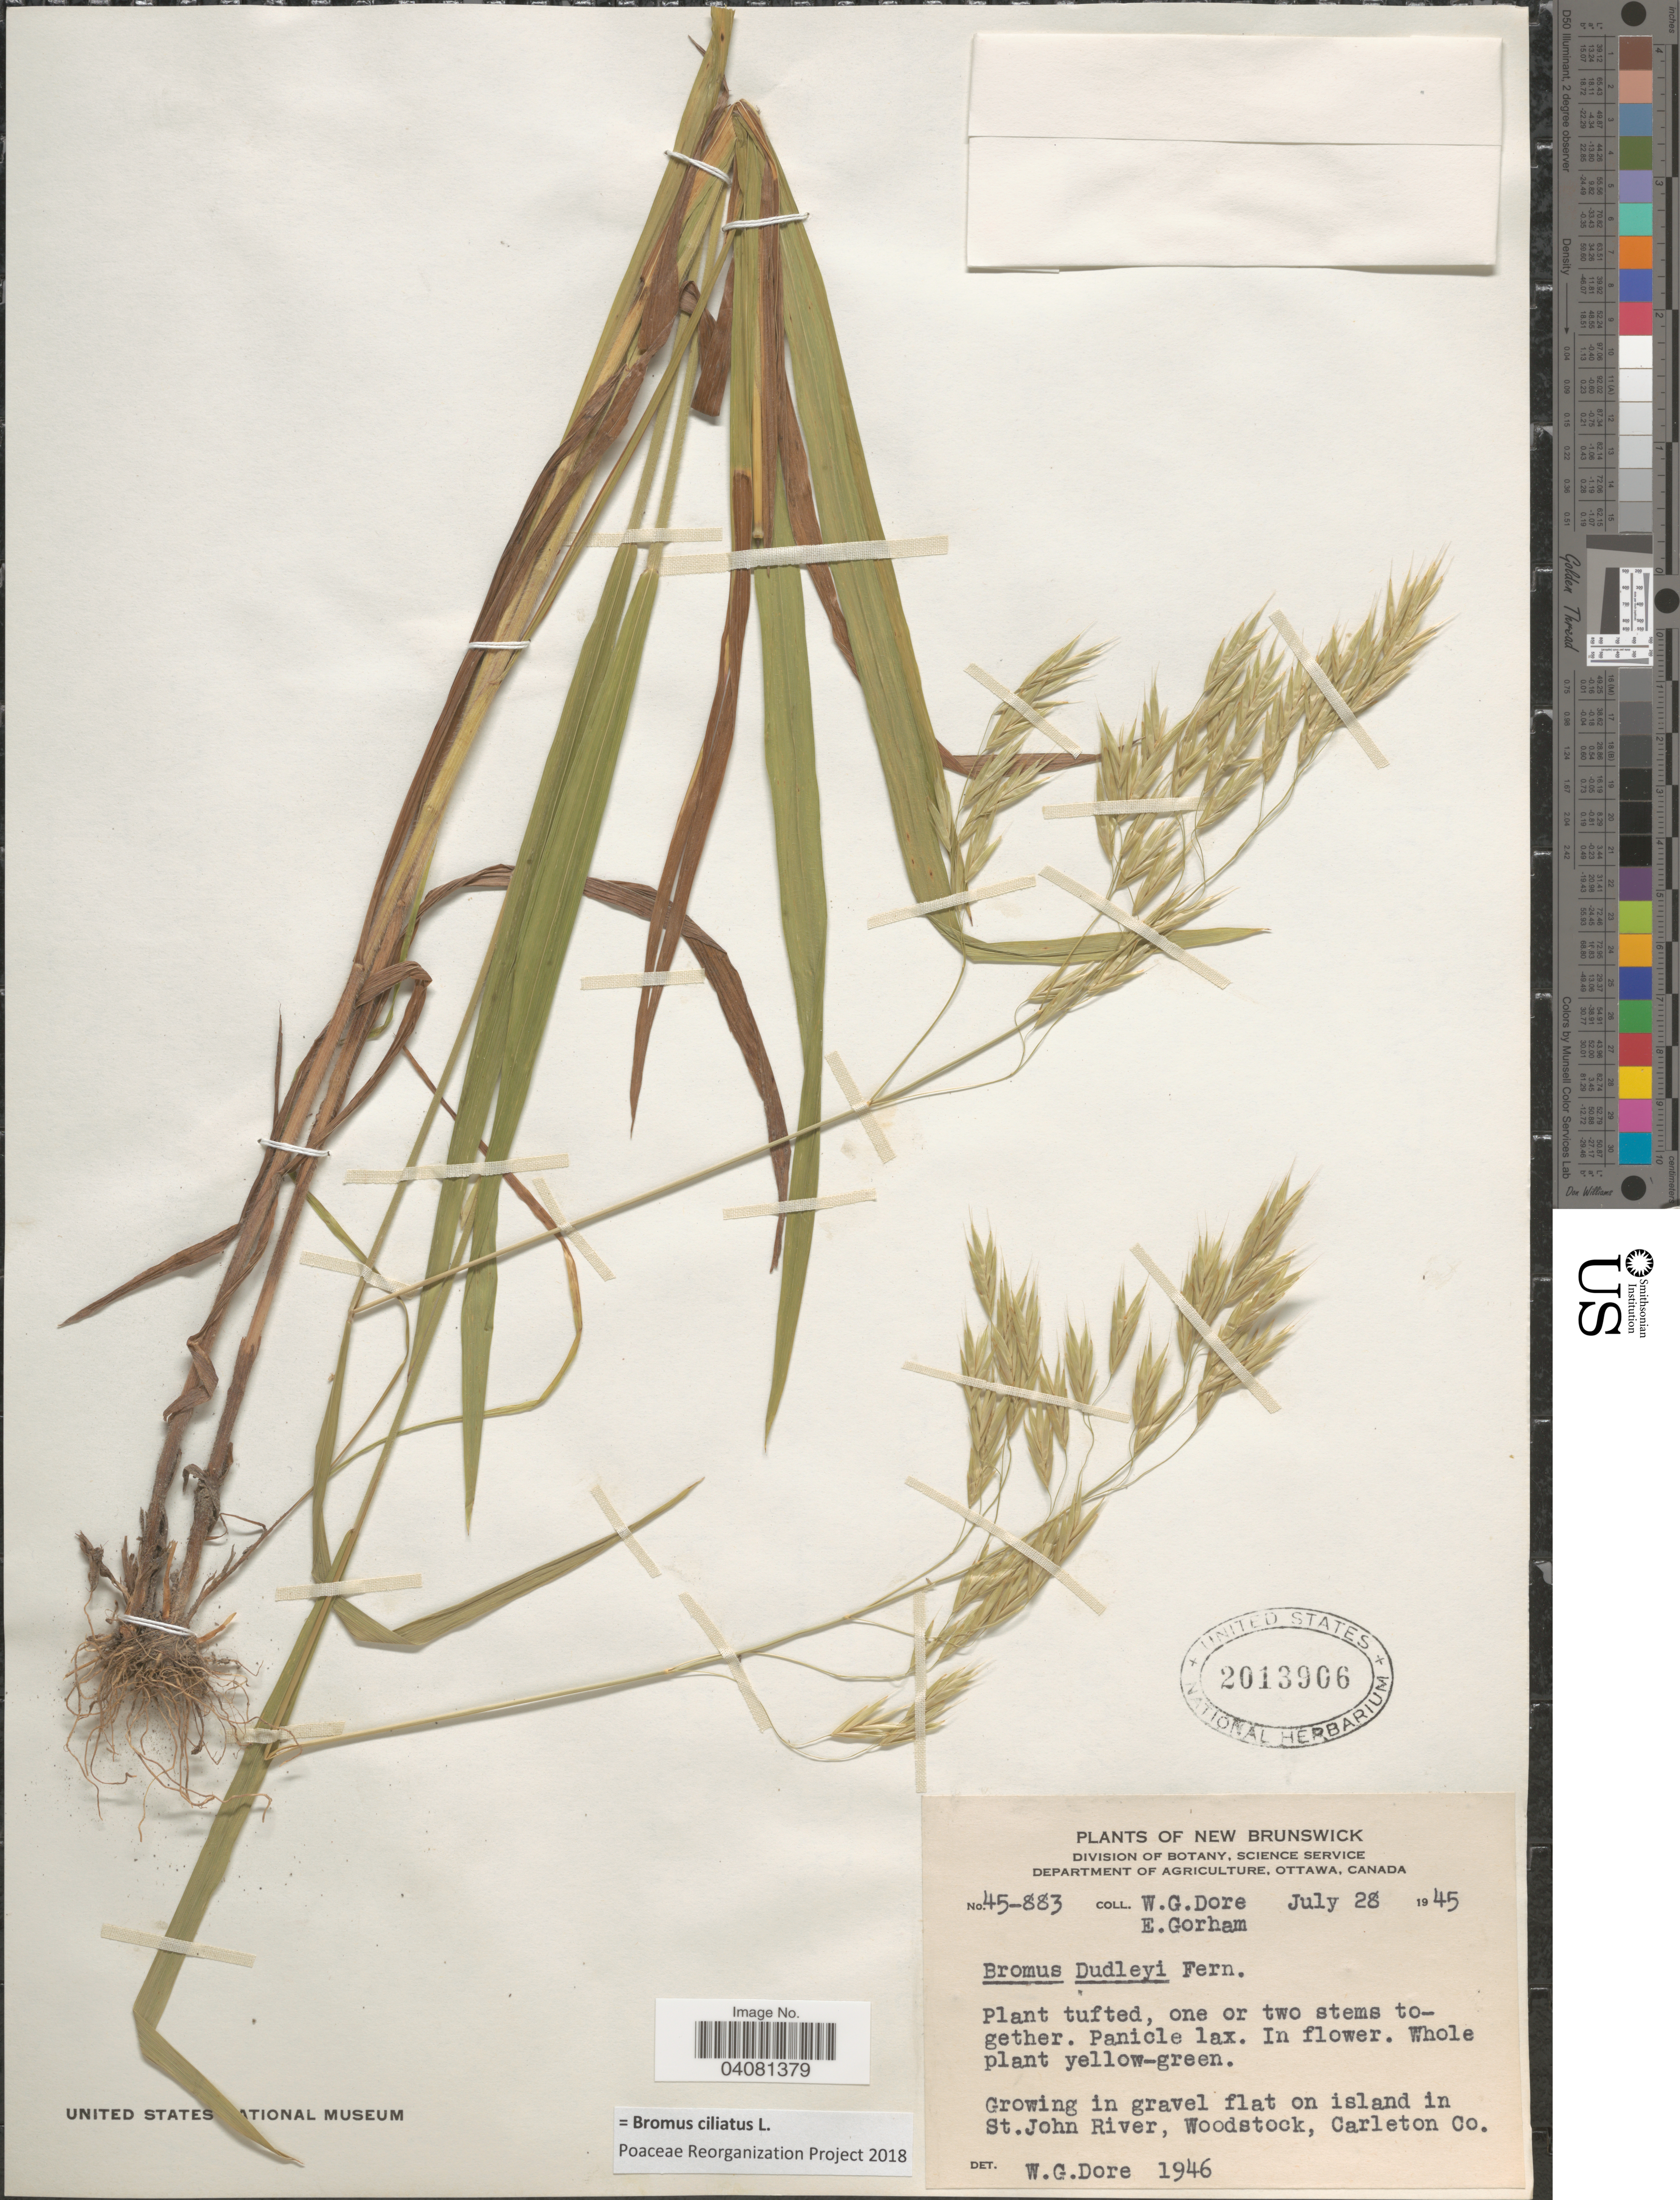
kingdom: Plantae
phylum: Tracheophyta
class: Liliopsida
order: Poales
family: Poaceae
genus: Bromus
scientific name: Bromus ciliatus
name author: L.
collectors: W. Dore & E. Gorham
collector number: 45-883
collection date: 1945-07-28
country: Canada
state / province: New Brunswick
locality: Growing in gravel flat on island in St. John River, Woodstock, Carleton Co.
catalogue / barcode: US 2013906